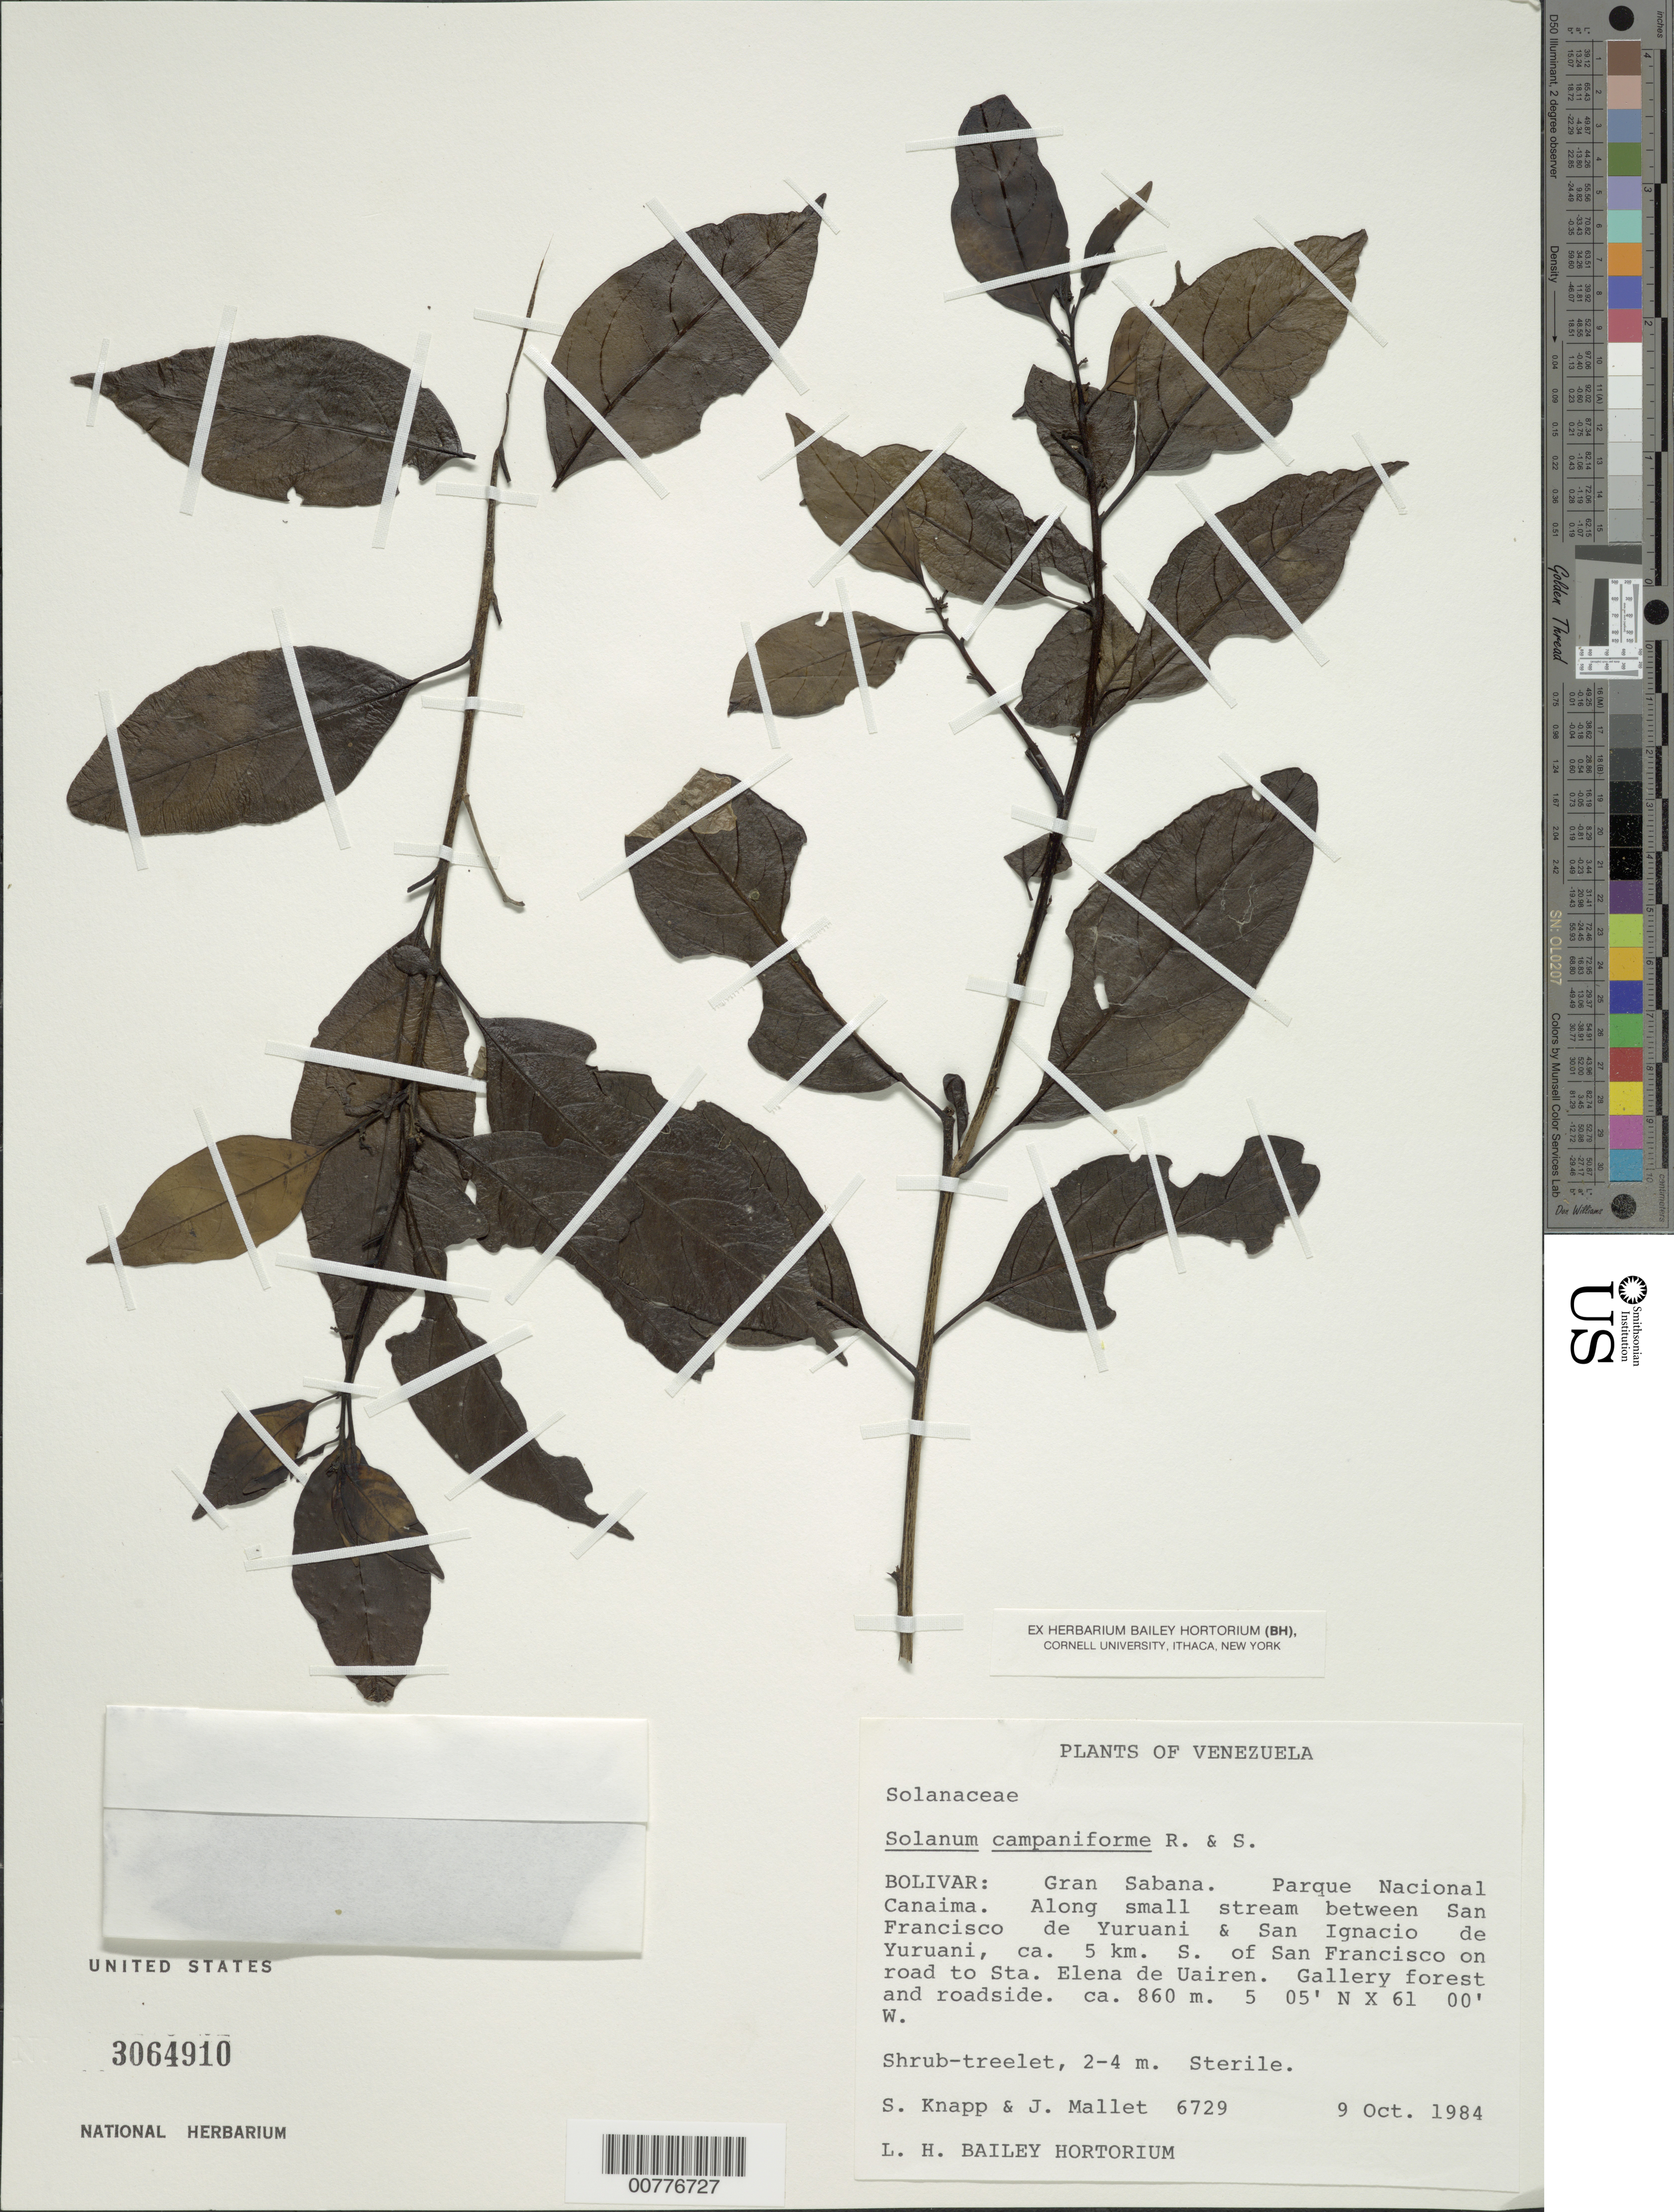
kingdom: Plantae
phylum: Tracheophyta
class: Magnoliopsida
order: Solanales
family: Solanaceae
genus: Solanum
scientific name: Solanum campaniforme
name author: Roem. & Schult.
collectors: S. Knapp & J. Mallet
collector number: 6729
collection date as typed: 10 Oct 1984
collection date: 1984-10-10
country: Venezuela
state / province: Bolívar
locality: Gran Sabana, Parque Nacional Canaima, 5 km S of San Francisco on road to Sta. Elena de Uairen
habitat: gallery forest and roadside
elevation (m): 860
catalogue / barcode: US 3064910